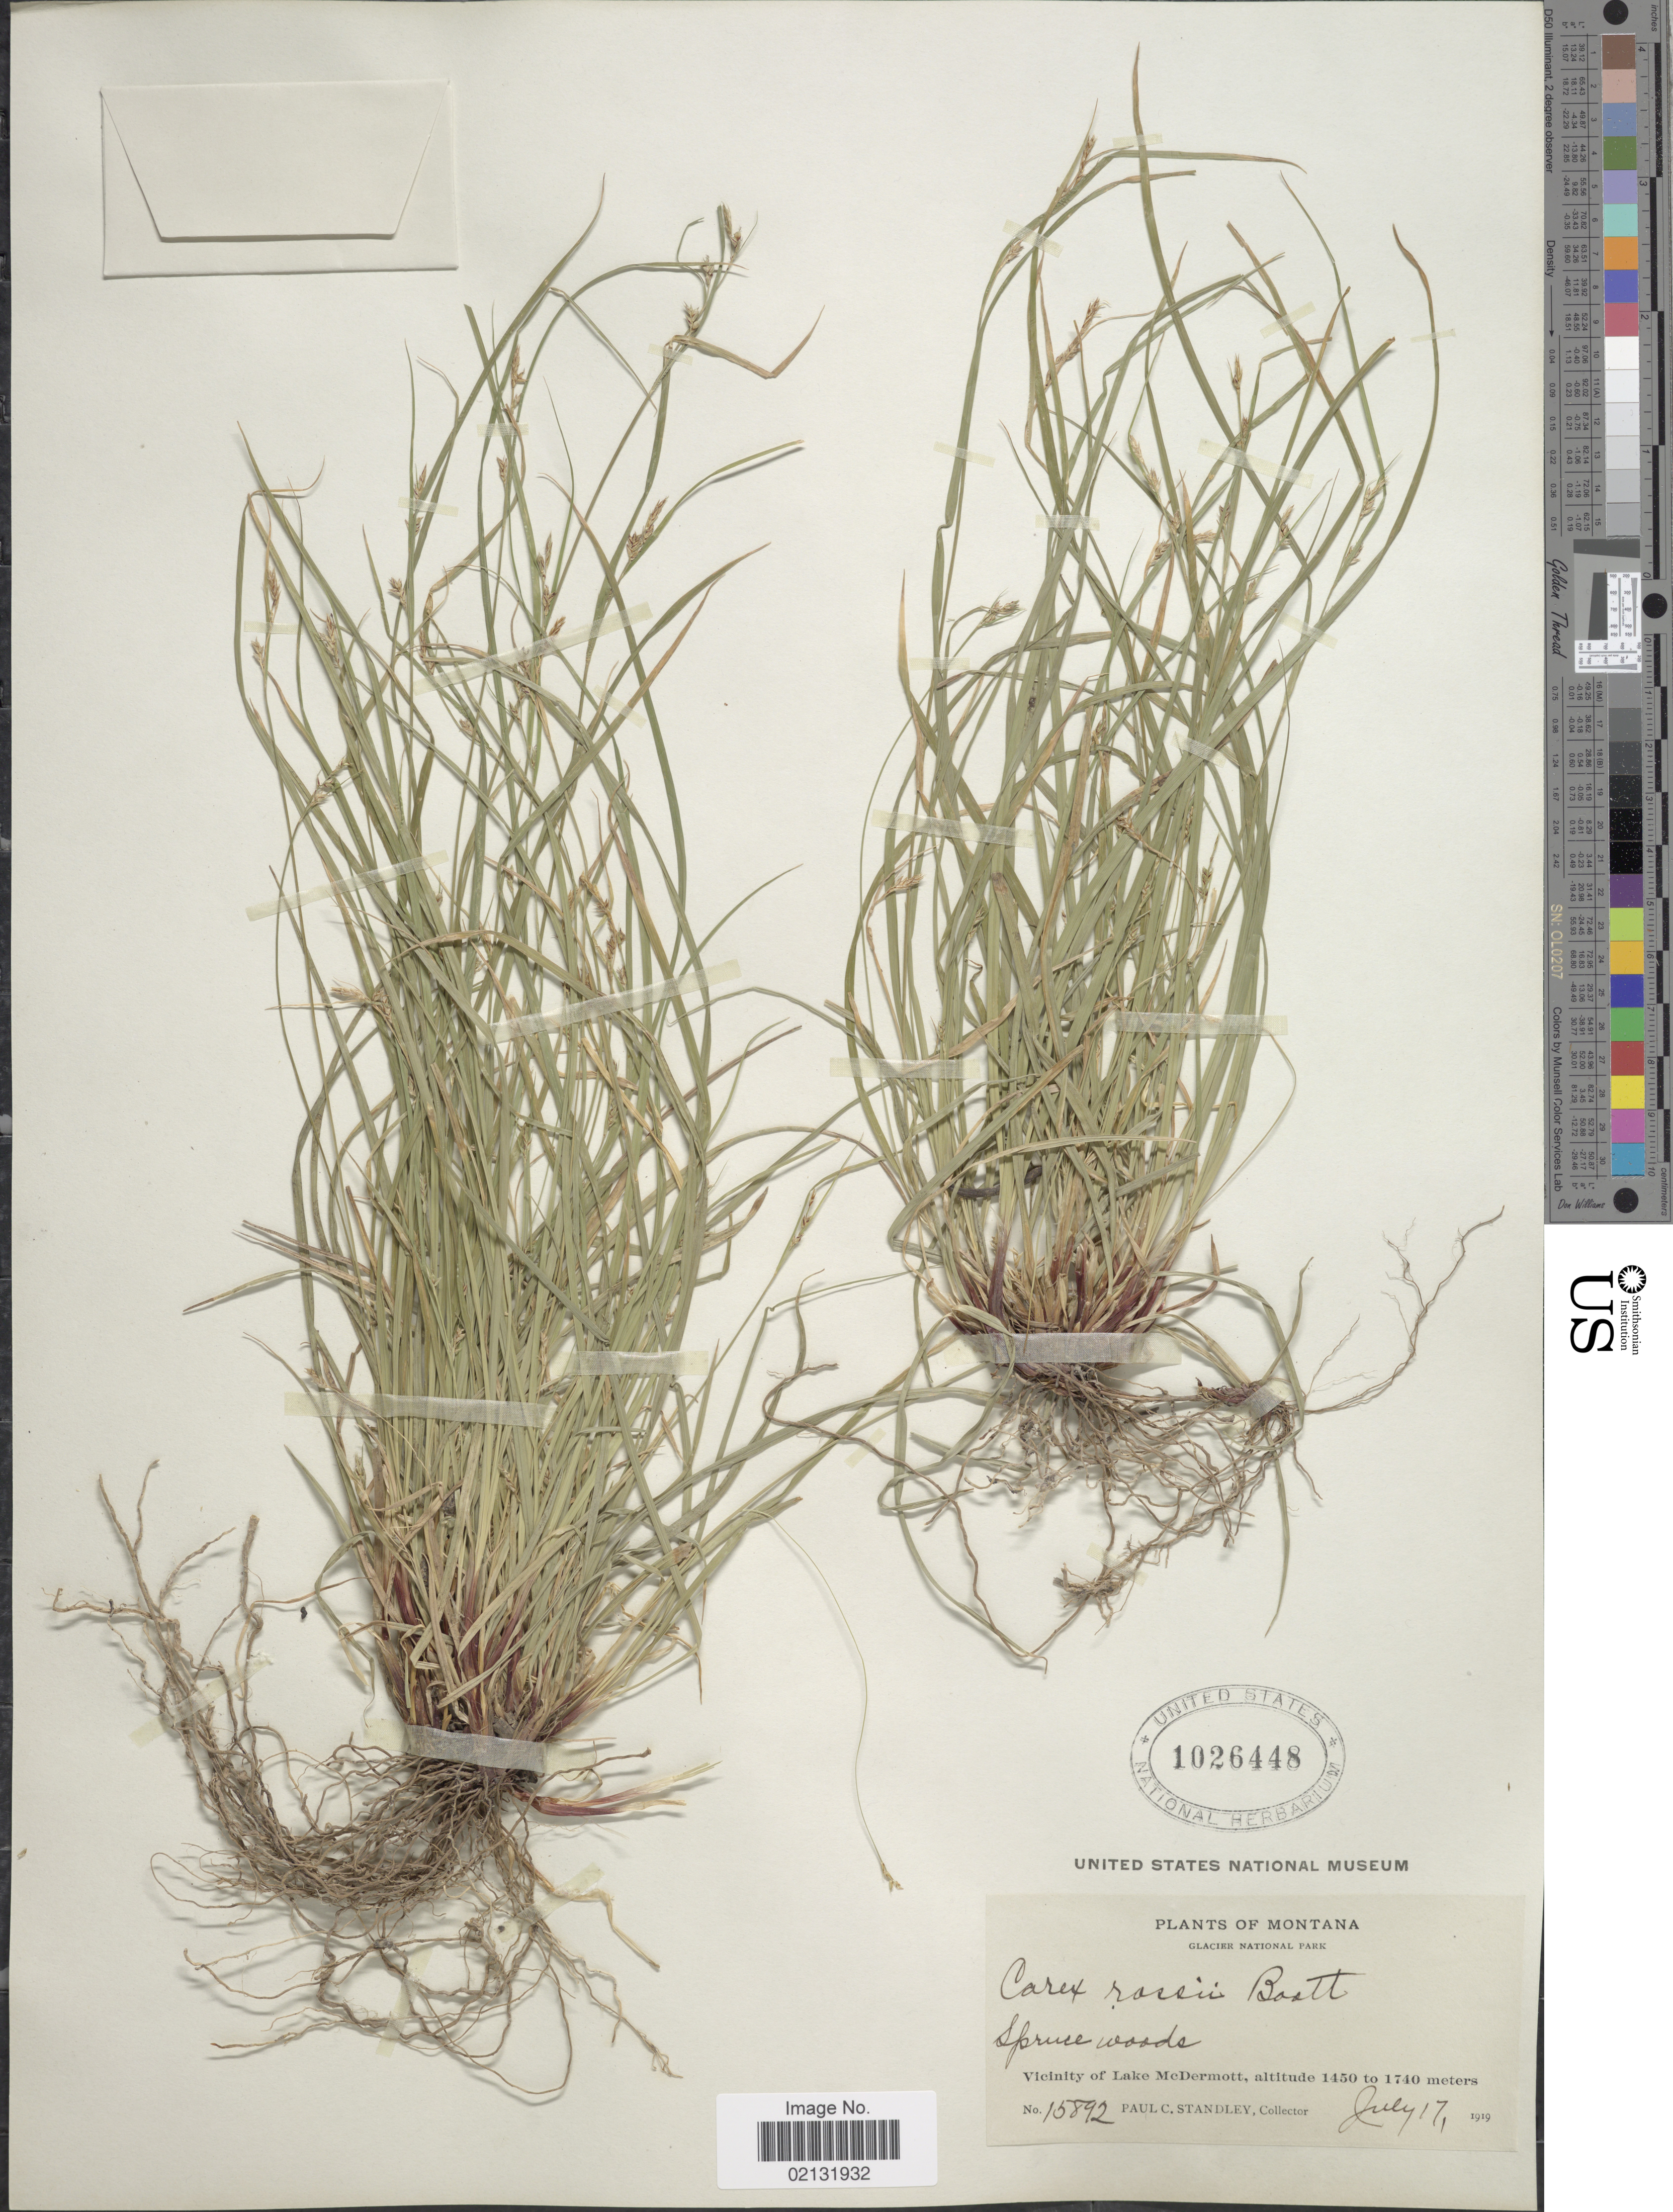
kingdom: Plantae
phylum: Tracheophyta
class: Liliopsida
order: Poales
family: Cyperaceae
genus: Carex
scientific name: Carex rossii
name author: Boott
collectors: P. C. Standley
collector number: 15892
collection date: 1919-07-17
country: United States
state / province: Montana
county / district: Glacier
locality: Glacier National Park, Vicinity of Lake Mc Dermott.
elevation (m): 1450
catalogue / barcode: US 1026448